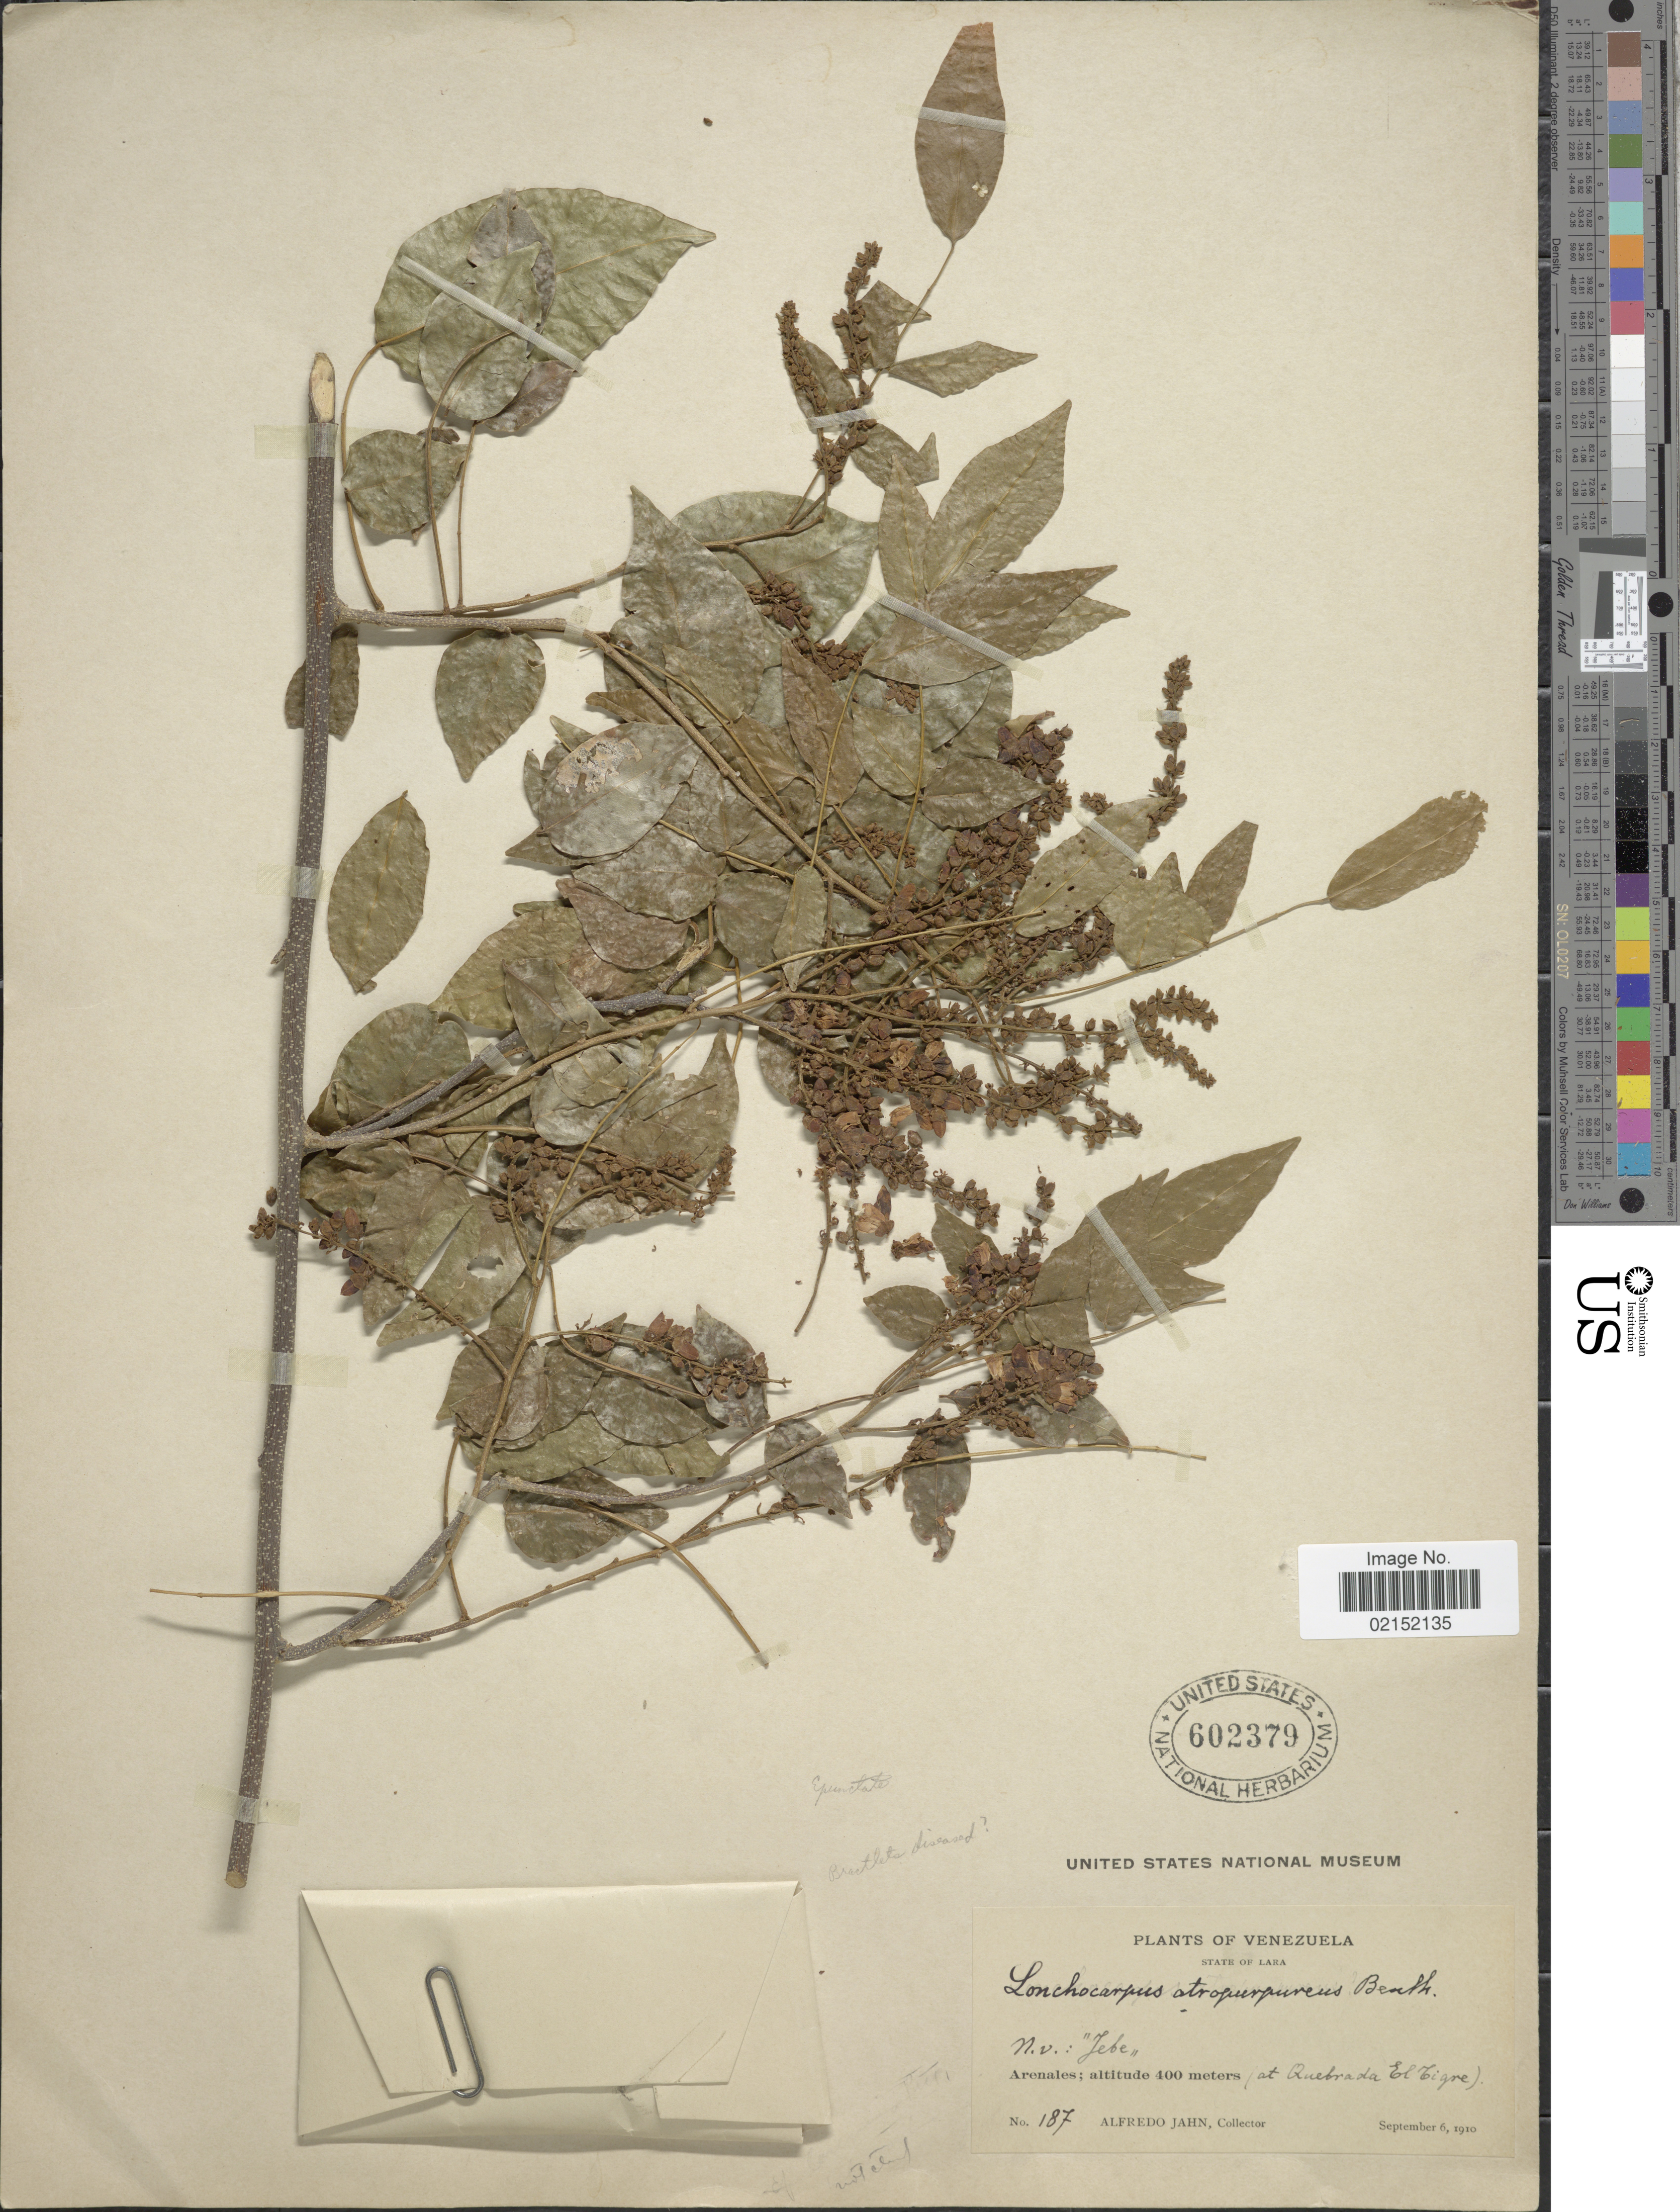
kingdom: Plantae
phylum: Tracheophyta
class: Magnoliopsida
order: Fabales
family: Fabaceae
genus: Lonchocarpus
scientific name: Lonchocarpus atropurpureus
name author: Benth.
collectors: A. Jahn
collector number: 187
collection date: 1910-09-06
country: Venezuela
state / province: Lara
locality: Arenales (At Quebrada El Tigre).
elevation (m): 400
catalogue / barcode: US 602379